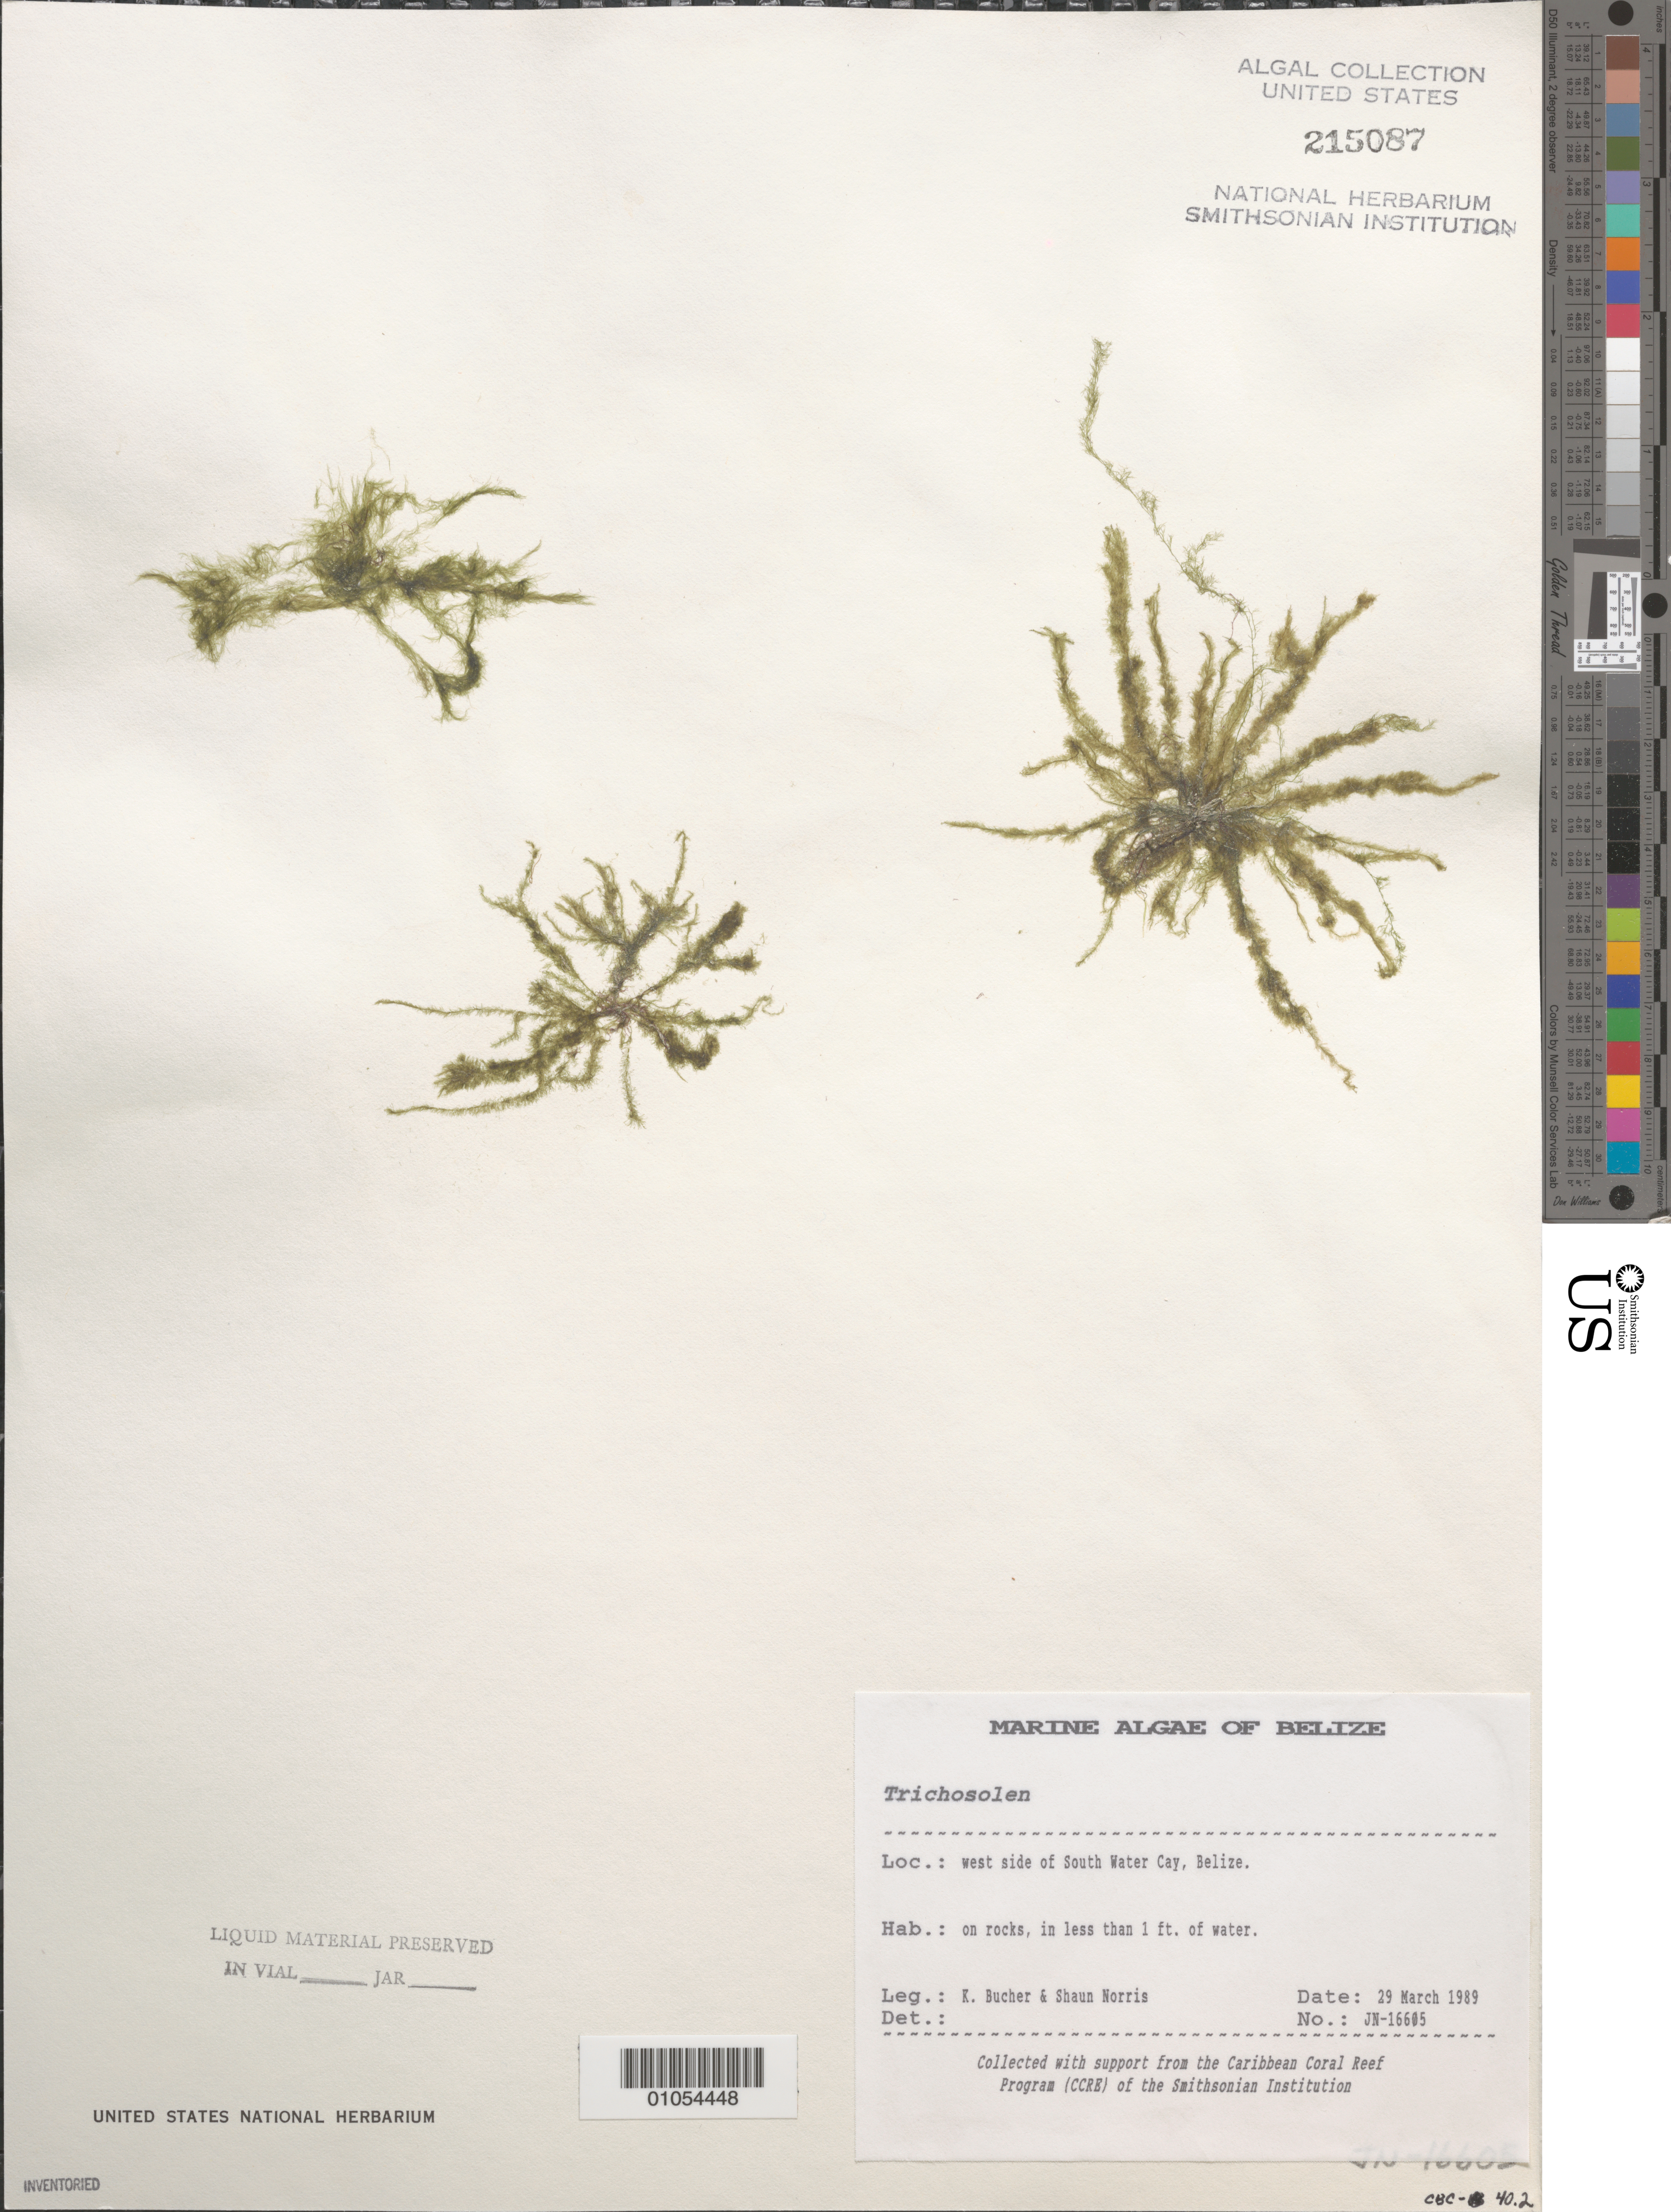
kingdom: Plantae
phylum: Chlorophyta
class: Ulvophyceae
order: Bryopsidales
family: Bryopsidaceae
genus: Trichosolen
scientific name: Trichosolen sp.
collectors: K. E. Bucher & S. Norris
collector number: JN-16605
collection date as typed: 29 Mar 1989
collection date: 1989-03-29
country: Belize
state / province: Stann Creek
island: South Water Cay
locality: West side of cay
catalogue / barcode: US 215087